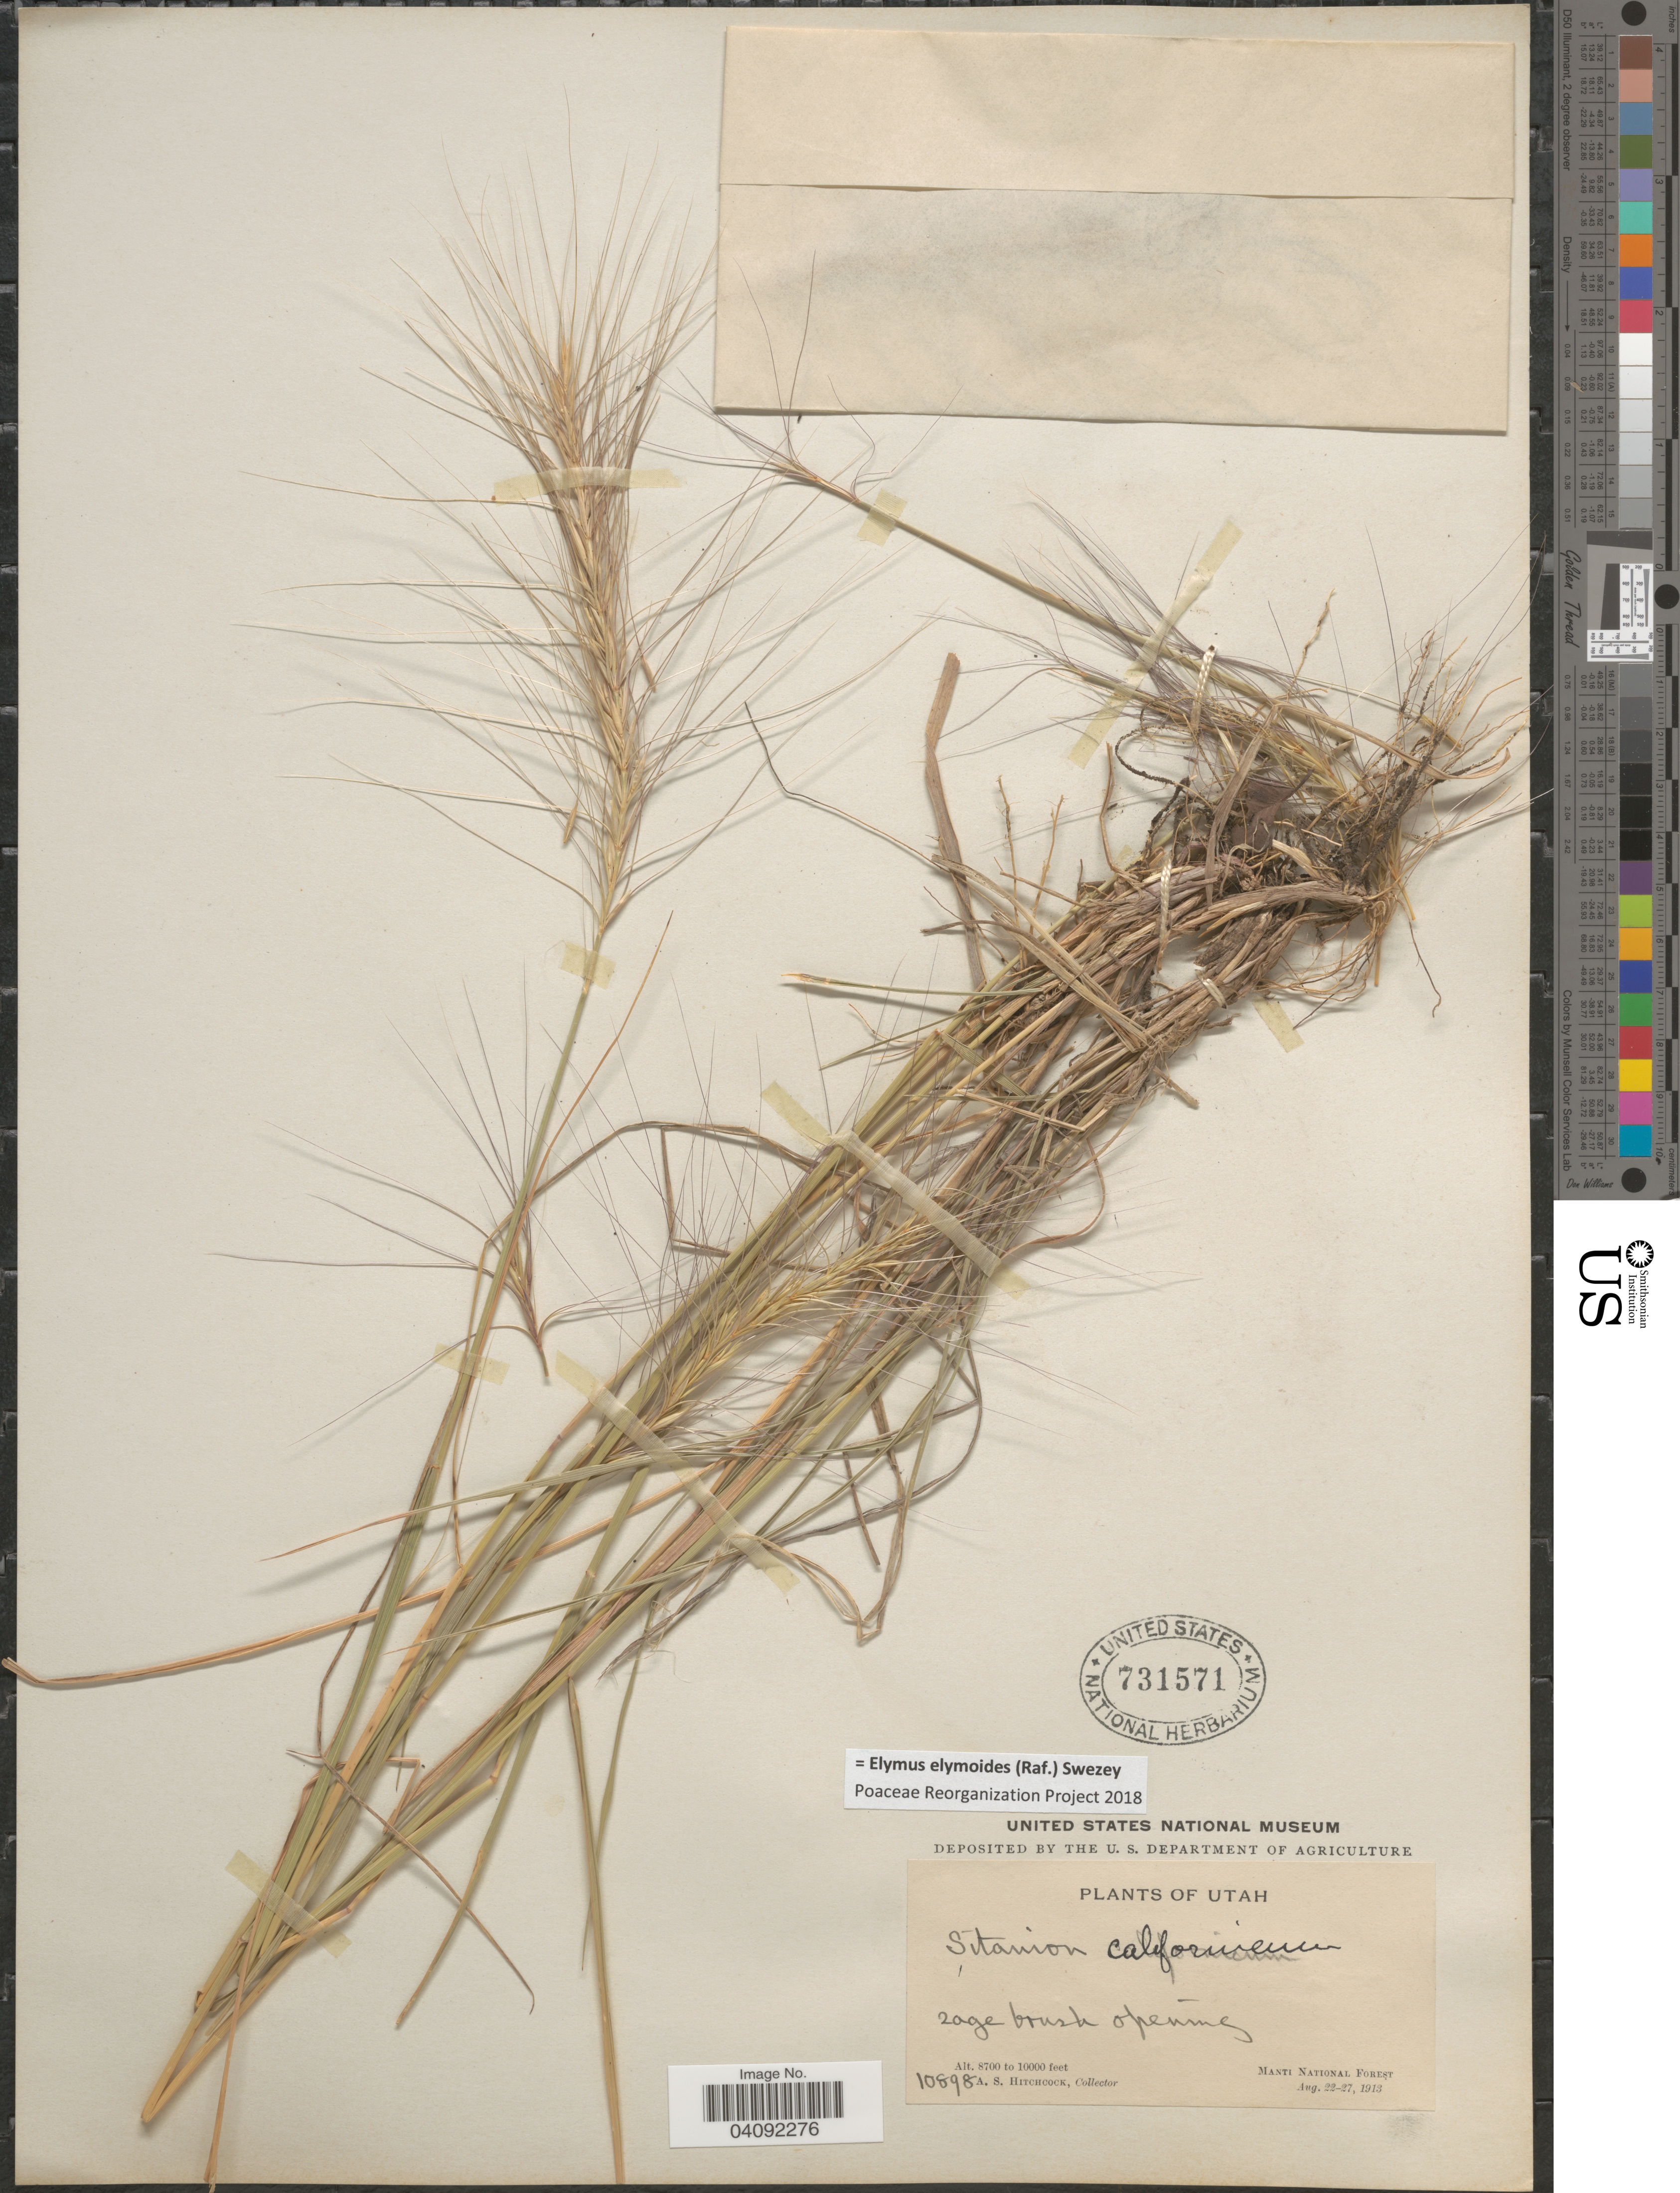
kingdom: Plantae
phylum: Tracheophyta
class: Liliopsida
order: Poales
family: Poaceae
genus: Elymus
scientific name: Elymus elymoides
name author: (Raf.) Swezey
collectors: A. S. Hitchcock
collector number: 10898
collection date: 1913-08-22/1913-08-27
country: United States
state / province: Utah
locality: Sage brush opening. Manti National Forest.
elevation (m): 2652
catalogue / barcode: US 731571